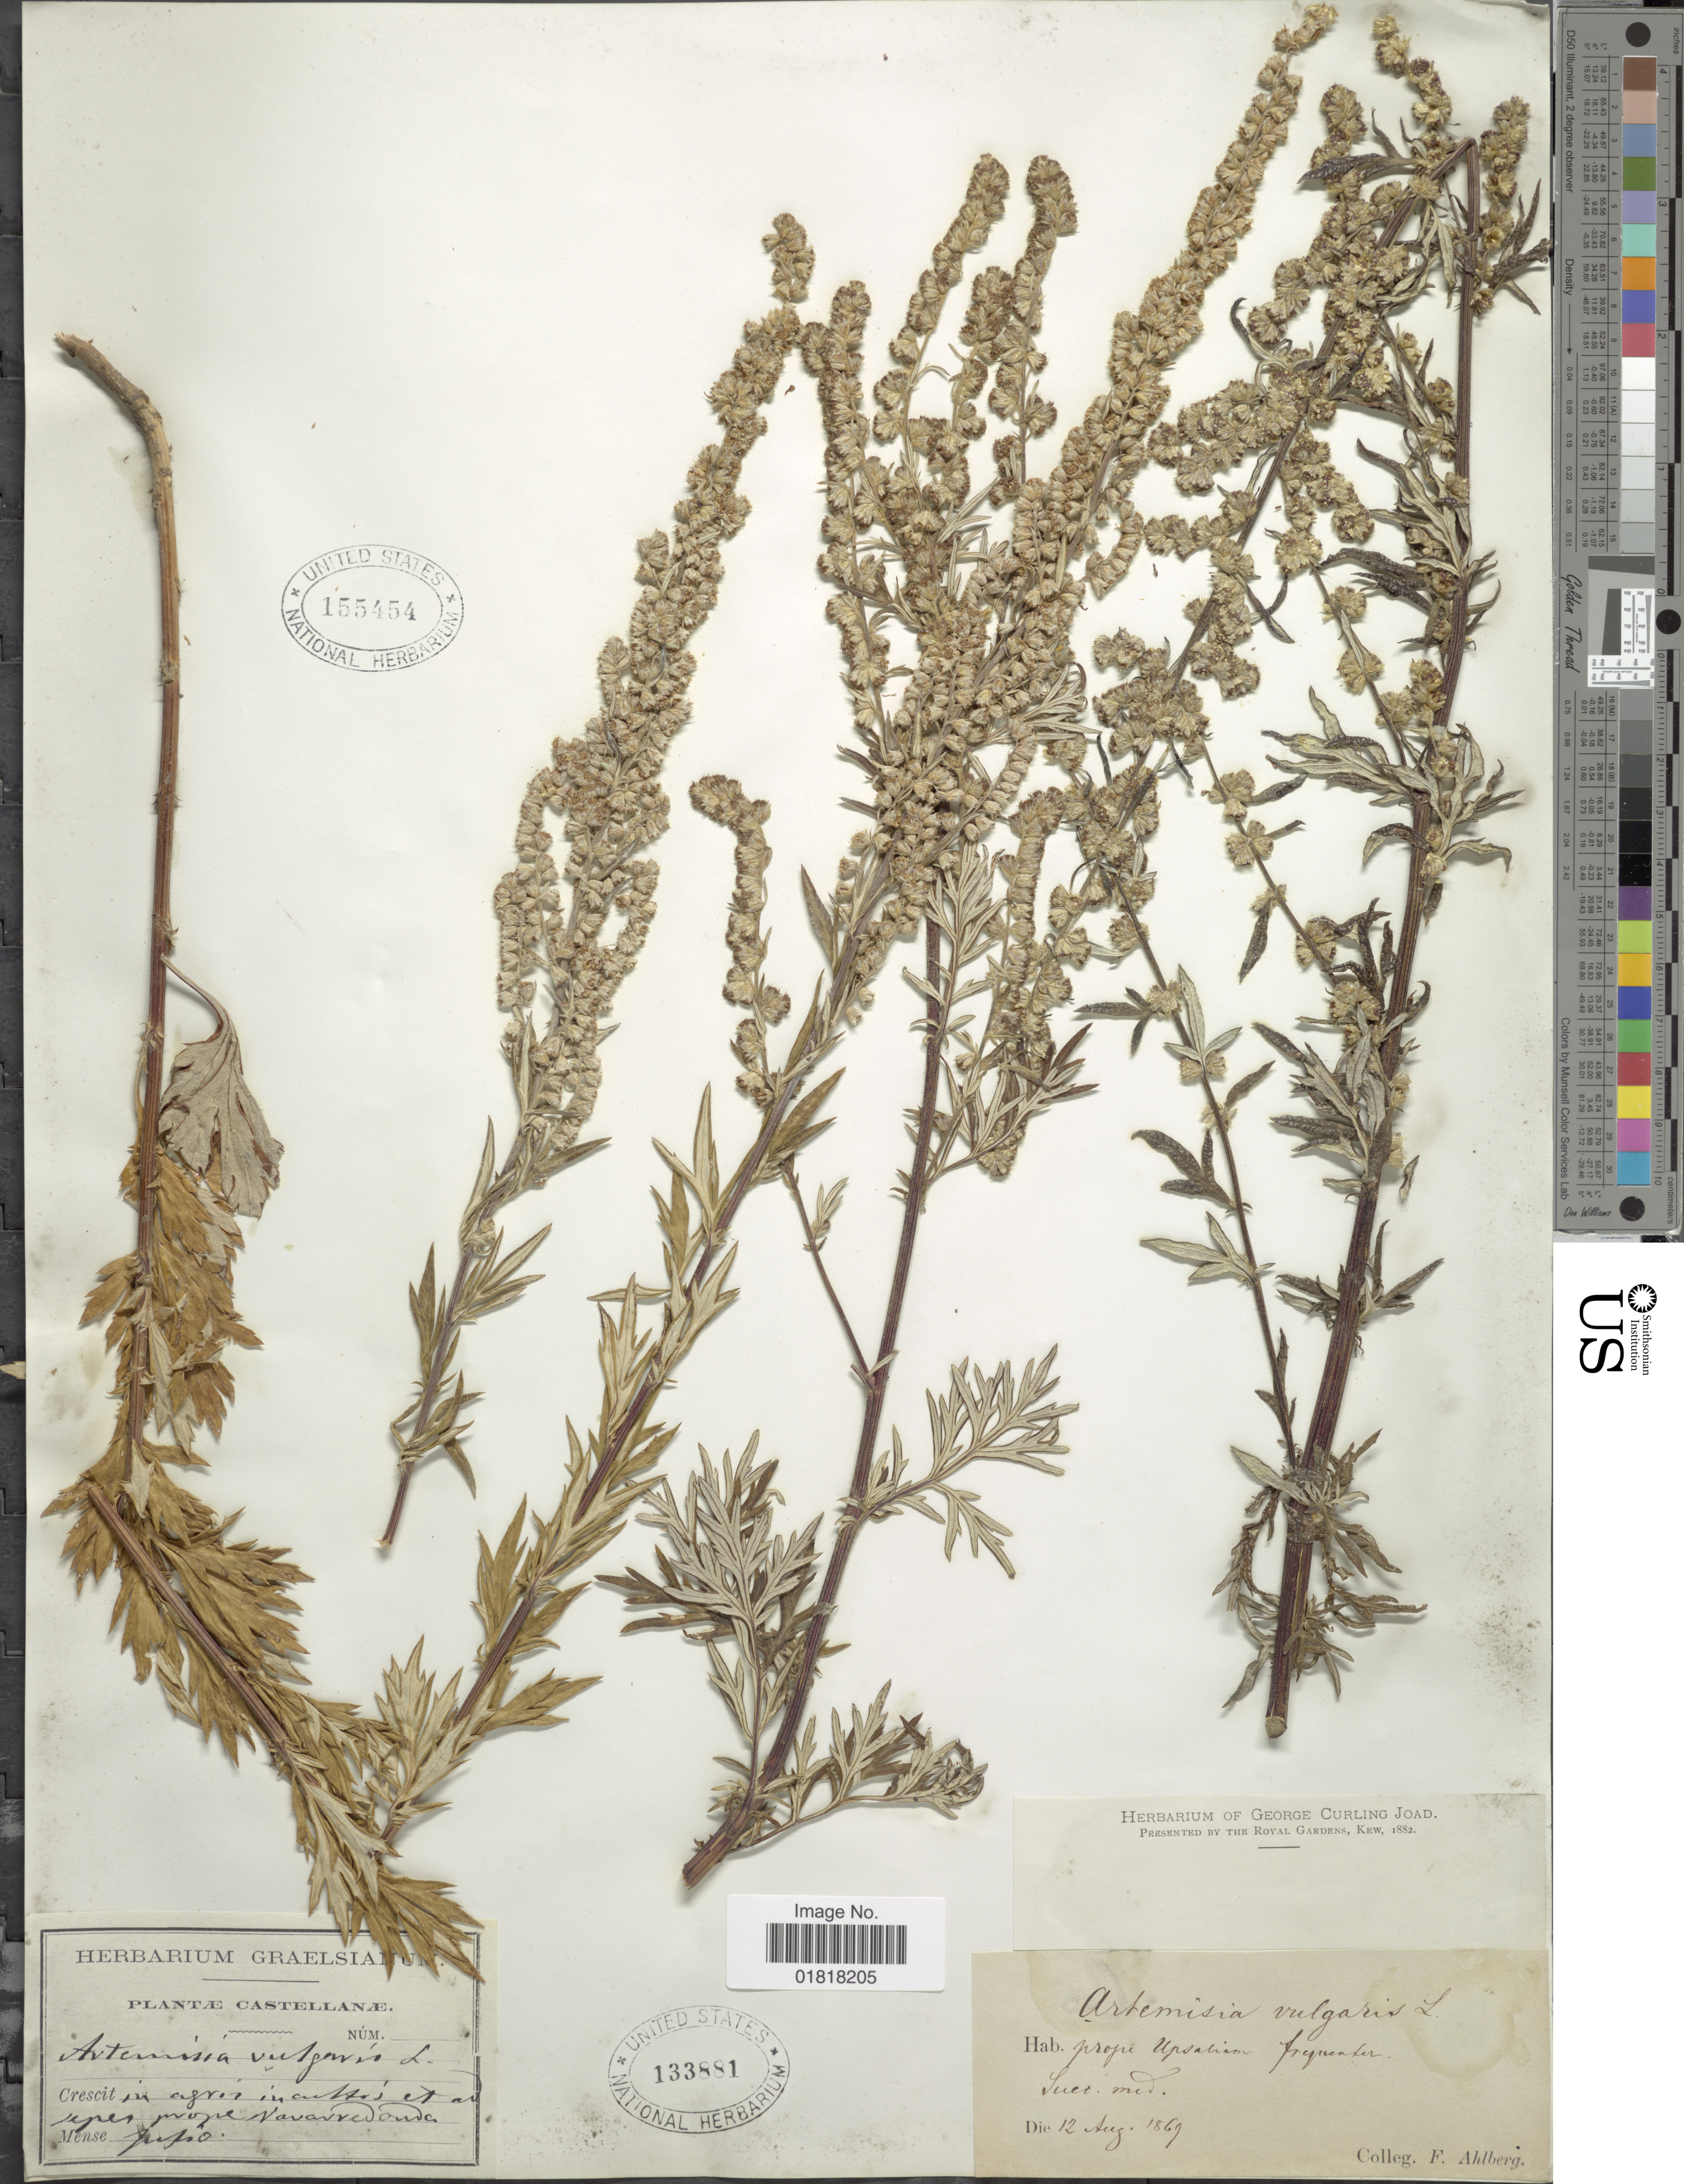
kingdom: Plantae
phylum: Tracheophyta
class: Magnoliopsida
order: Asterales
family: Asteraceae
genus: Artemisia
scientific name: Artemisia vulgaris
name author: L.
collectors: F. Ahlberg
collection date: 1869-08-12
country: Sweden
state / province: Uppsala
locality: Prope Upsaliam, frequenter, Suec. med.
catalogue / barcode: US 133881